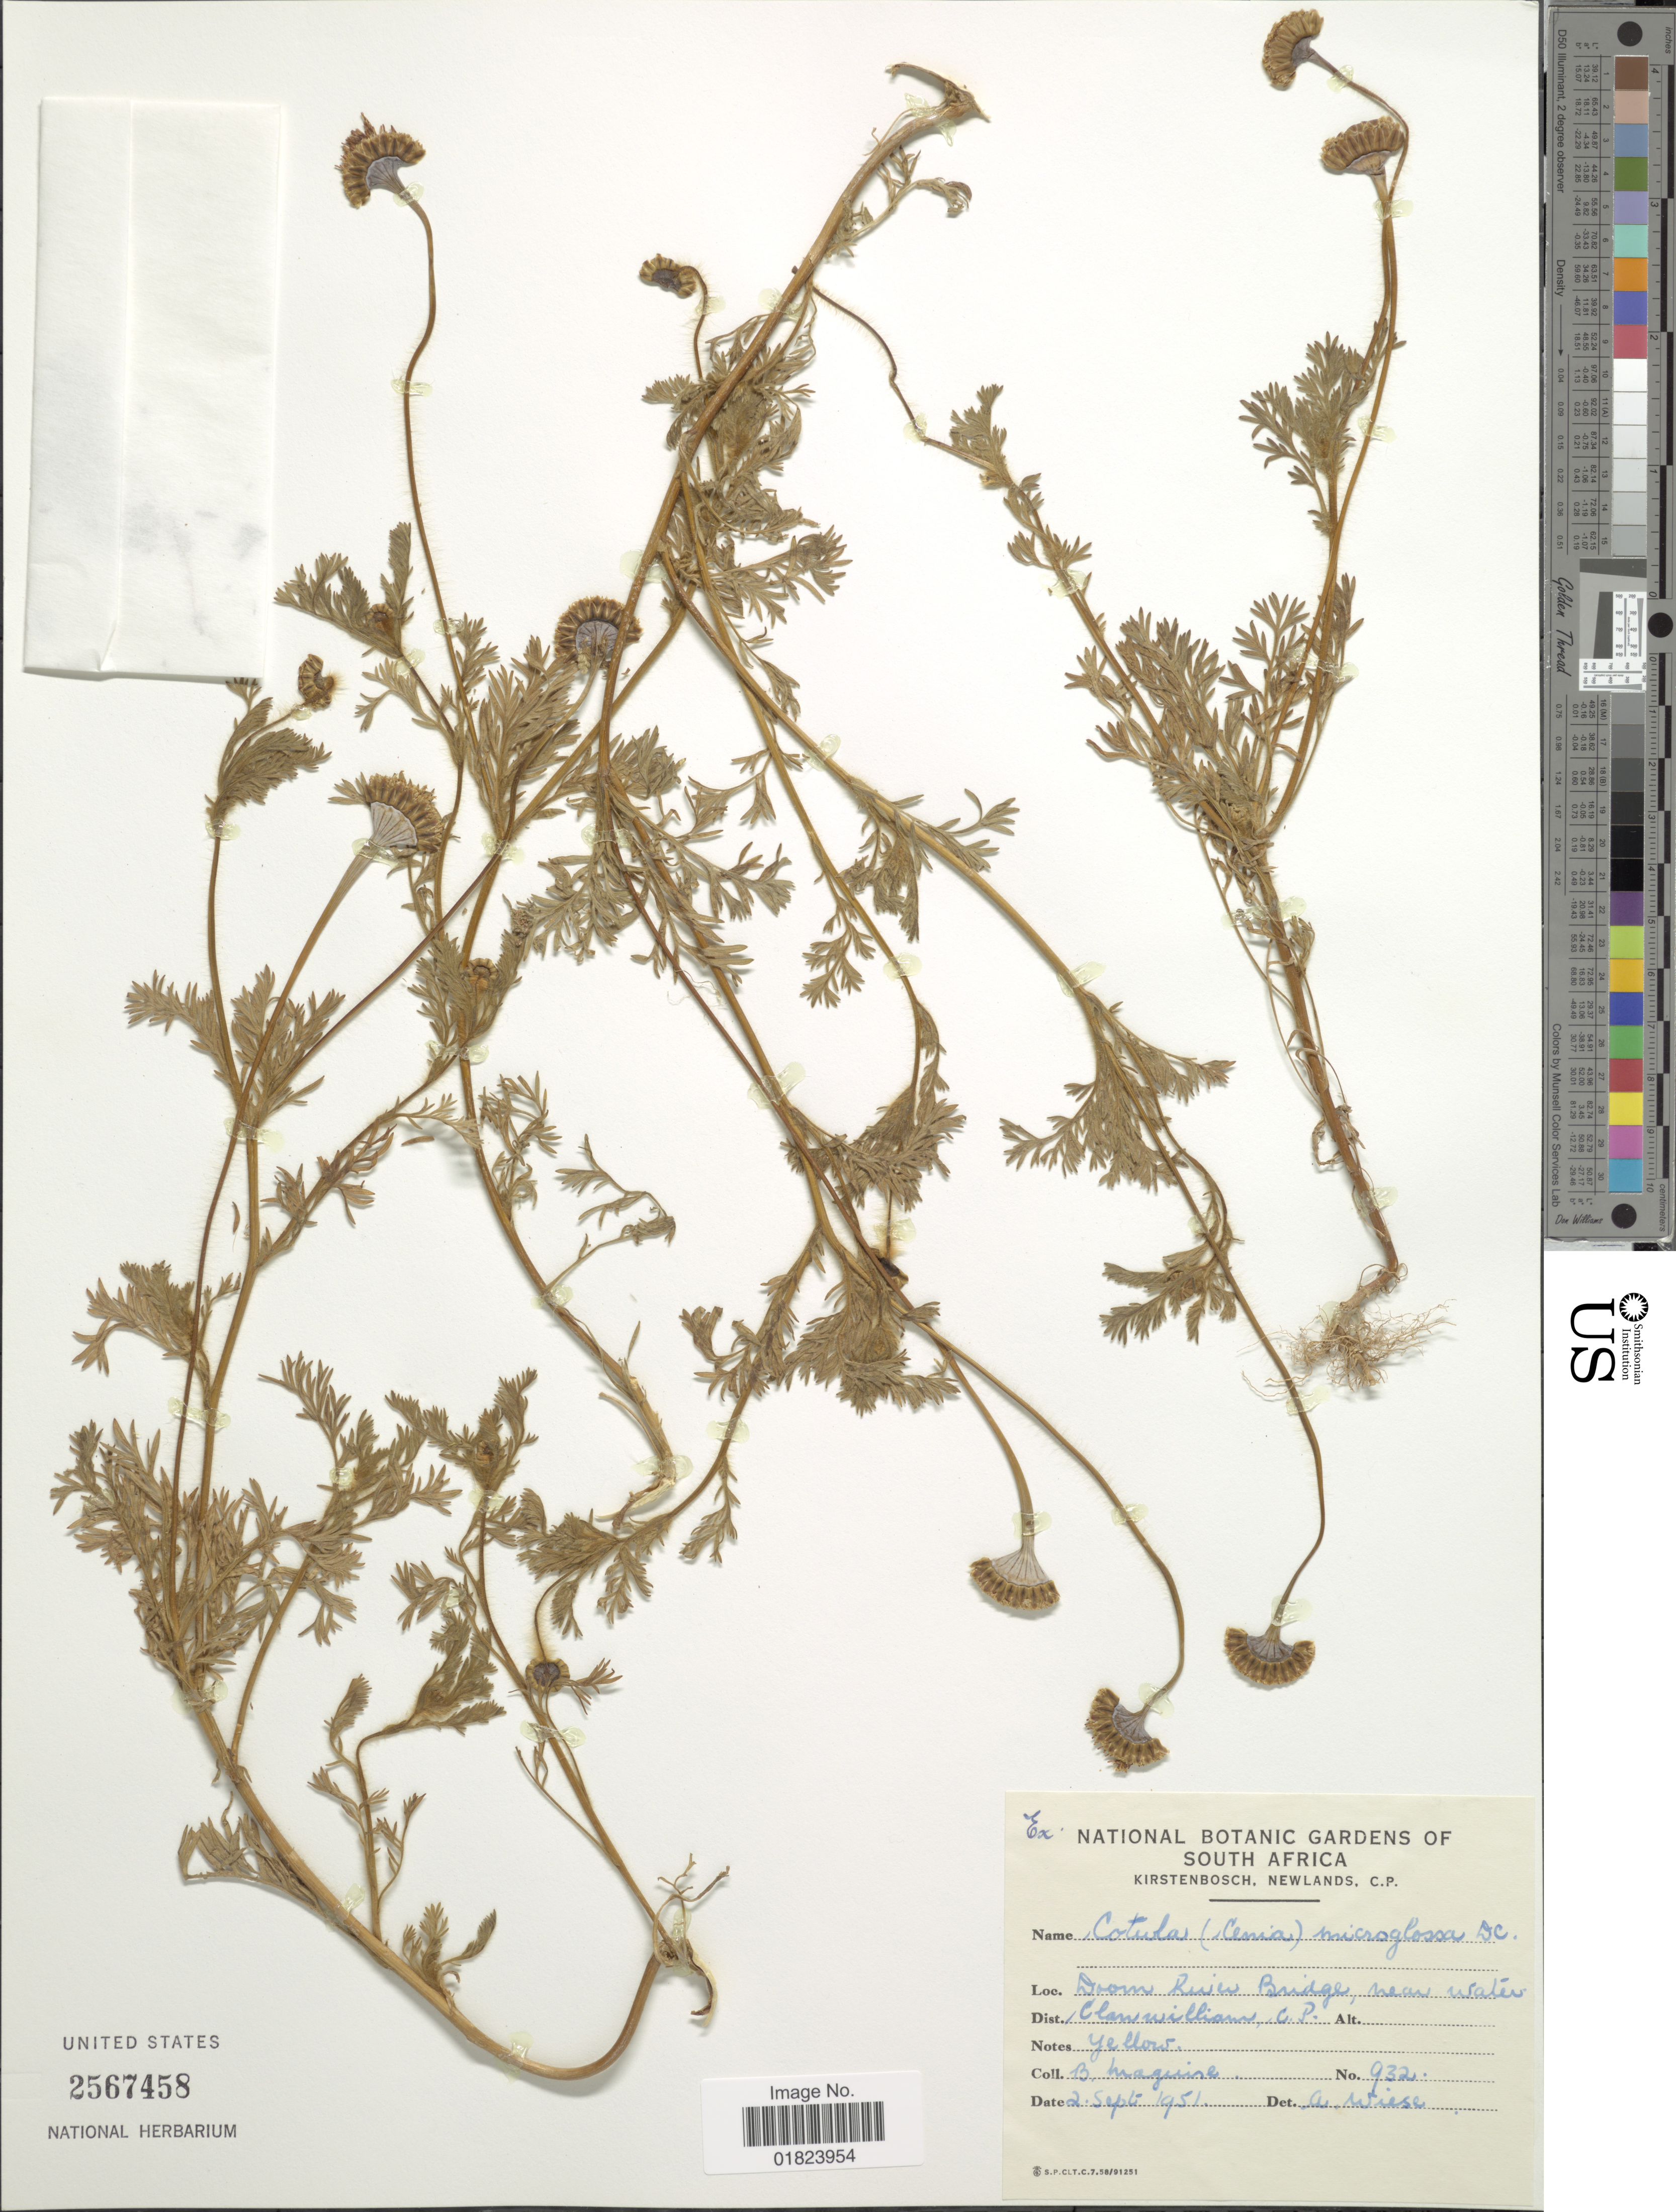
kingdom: Plantae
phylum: Tracheophyta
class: Magnoliopsida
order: Asterales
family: Asteraceae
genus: Cotula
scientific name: Cotula microglossa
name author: O. Hoffm. & Kuntze in Kuntze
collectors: B. Maguire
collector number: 932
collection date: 1951-09-02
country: South Africa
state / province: Western Cape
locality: Doom River Bridge, near water, Dist. Clan Williams.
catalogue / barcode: US 2567458